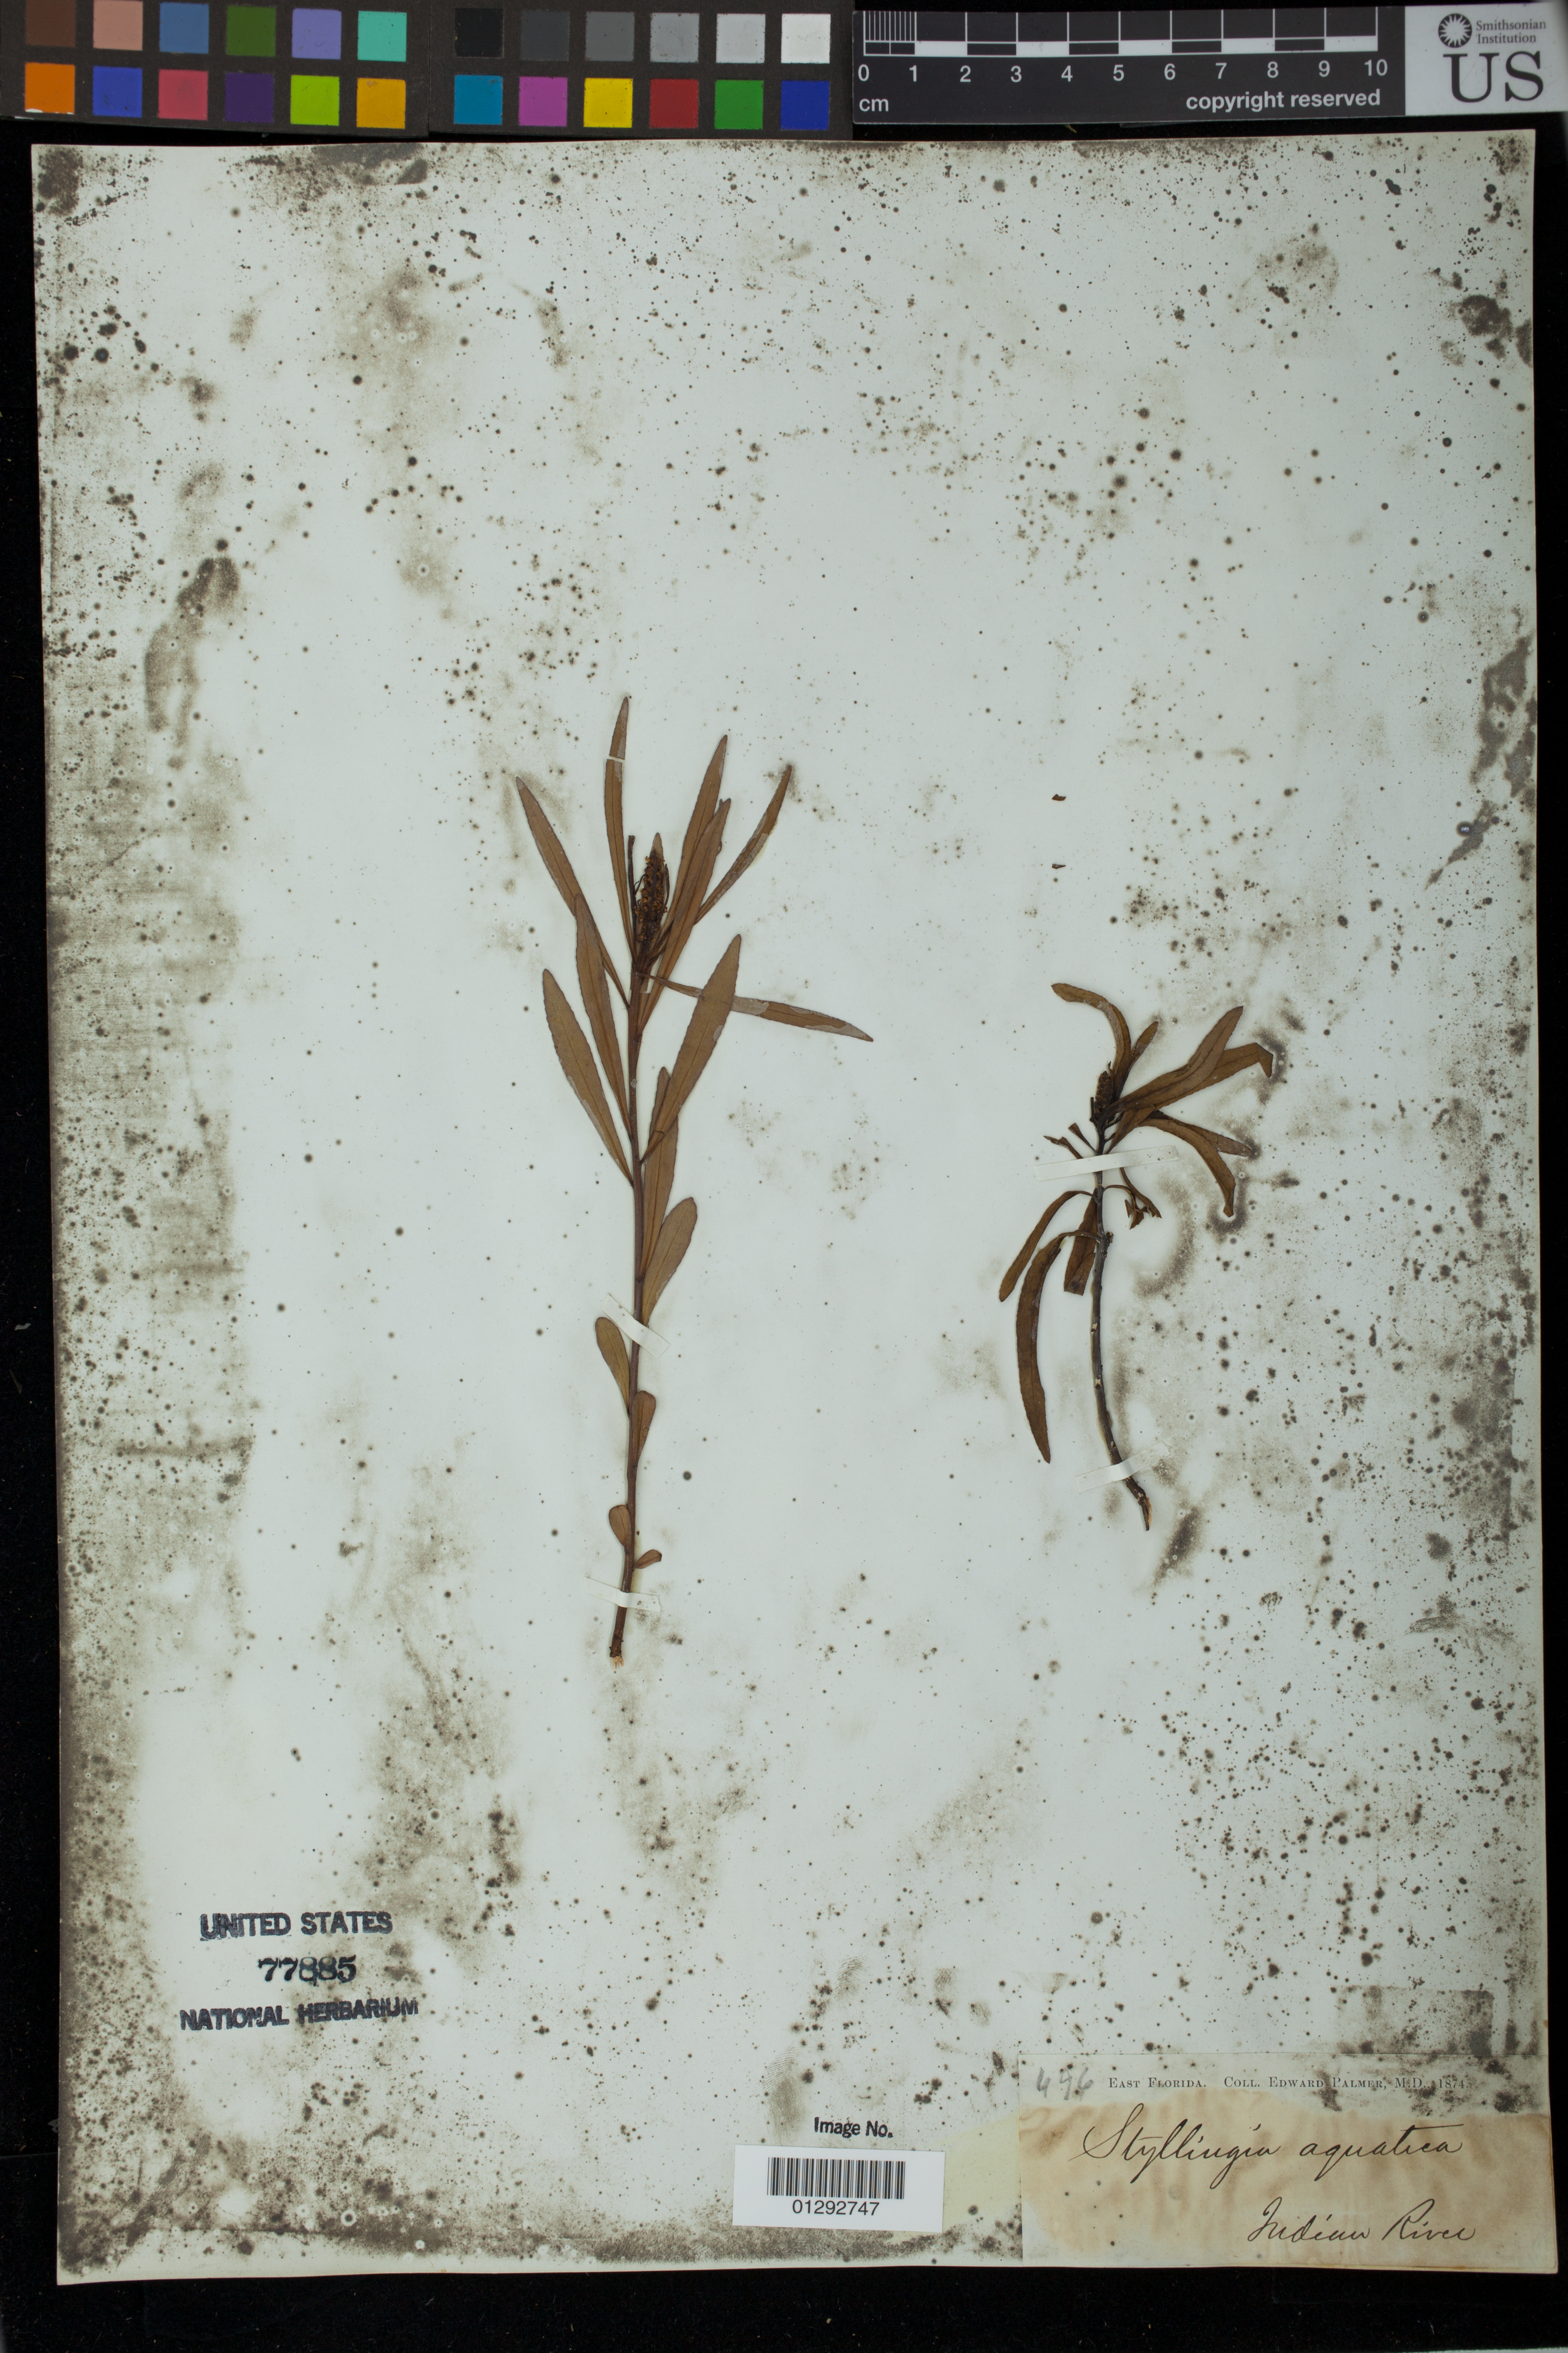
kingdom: Plantae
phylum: Tracheophyta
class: Magnoliopsida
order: Malpighiales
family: Euphorbiaceae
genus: Stillingia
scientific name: Stillingia aquatica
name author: Chapm.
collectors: E. Palmer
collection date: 1874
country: United States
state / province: Florida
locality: Indian River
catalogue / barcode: US 77885